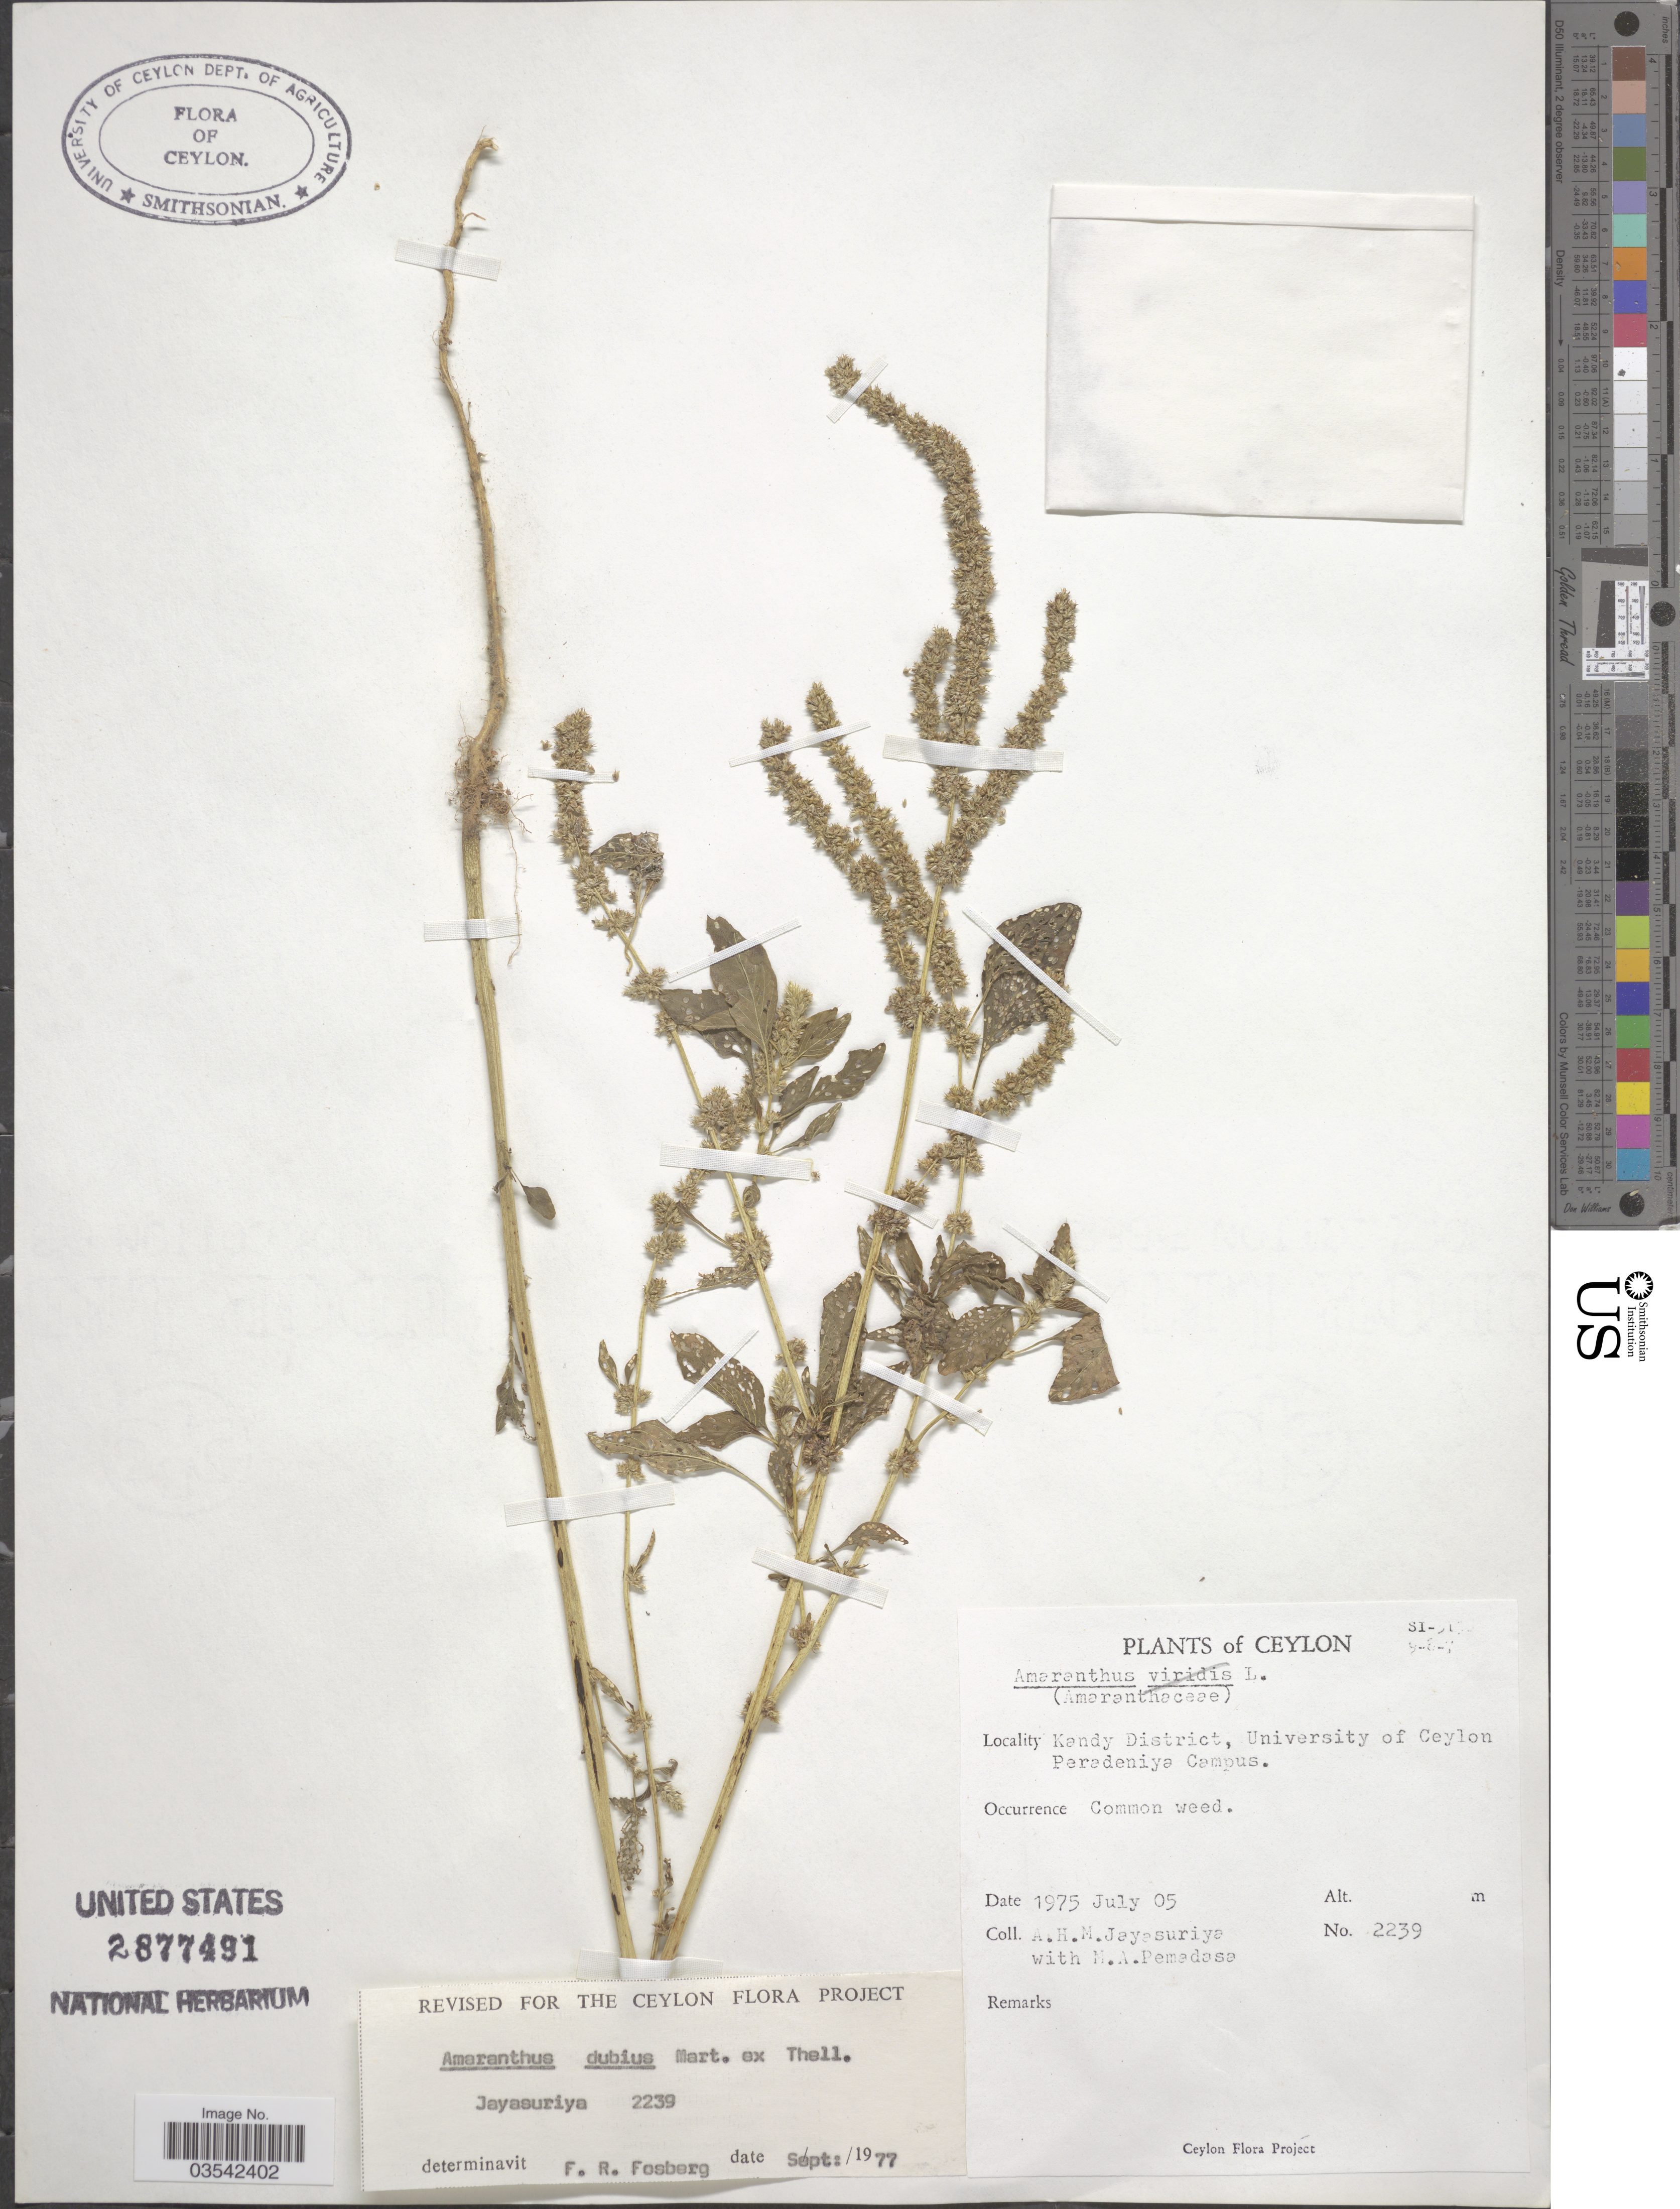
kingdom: Plantae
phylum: Tracheophyta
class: Magnoliopsida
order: Caryophyllales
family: Amaranthaceae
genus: Amaranthus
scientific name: Amaranthus dubius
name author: Mart. ex Thell.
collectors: A. Jayasuriya & M. Pemadasa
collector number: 2239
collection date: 1975-07-05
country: Sri Lanka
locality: Ceylon. Kandy District, University of Ceylon Peradeniya Campus.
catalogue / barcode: US 2877491